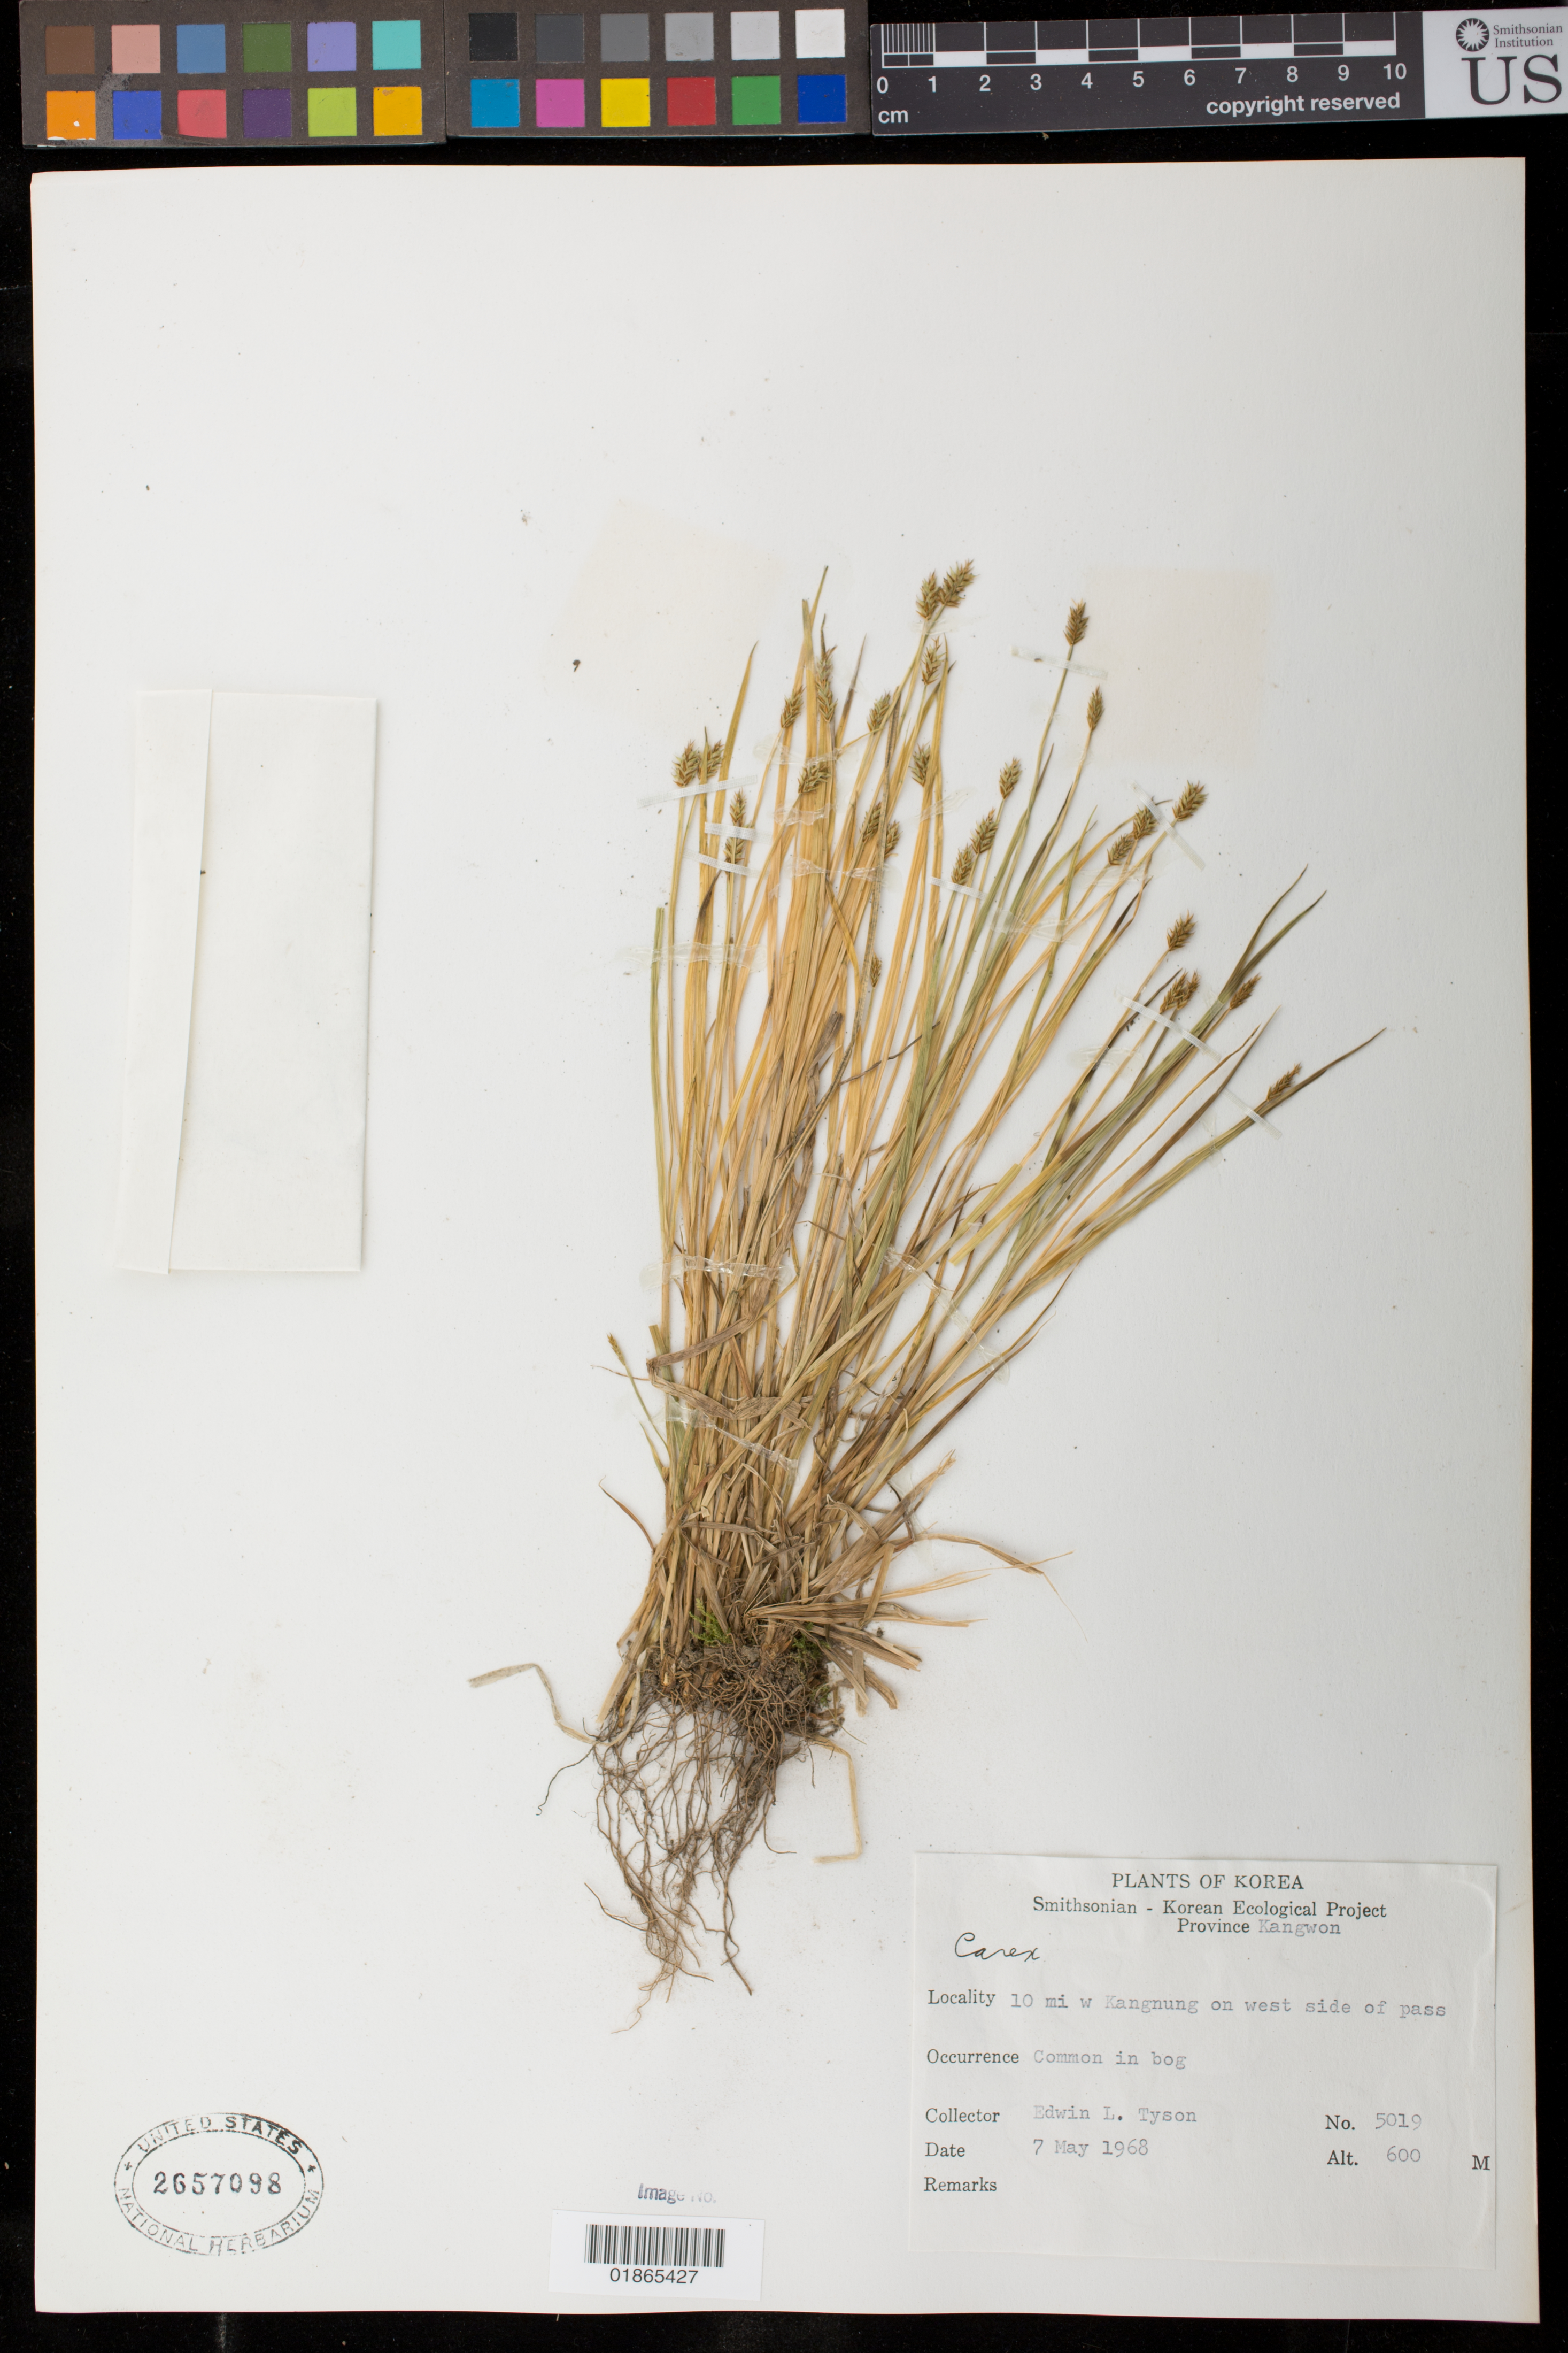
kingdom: Plantae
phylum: Tracheophyta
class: Liliopsida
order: Poales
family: Cyperaceae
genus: Carex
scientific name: Carex sp.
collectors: E. L. Tyson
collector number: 5019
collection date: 1968-05-07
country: North Korea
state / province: Kangwon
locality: Province Kangwon, 10 mi w Kangnung on west side of pass.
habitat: Common in bog.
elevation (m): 600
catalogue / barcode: US 2657098